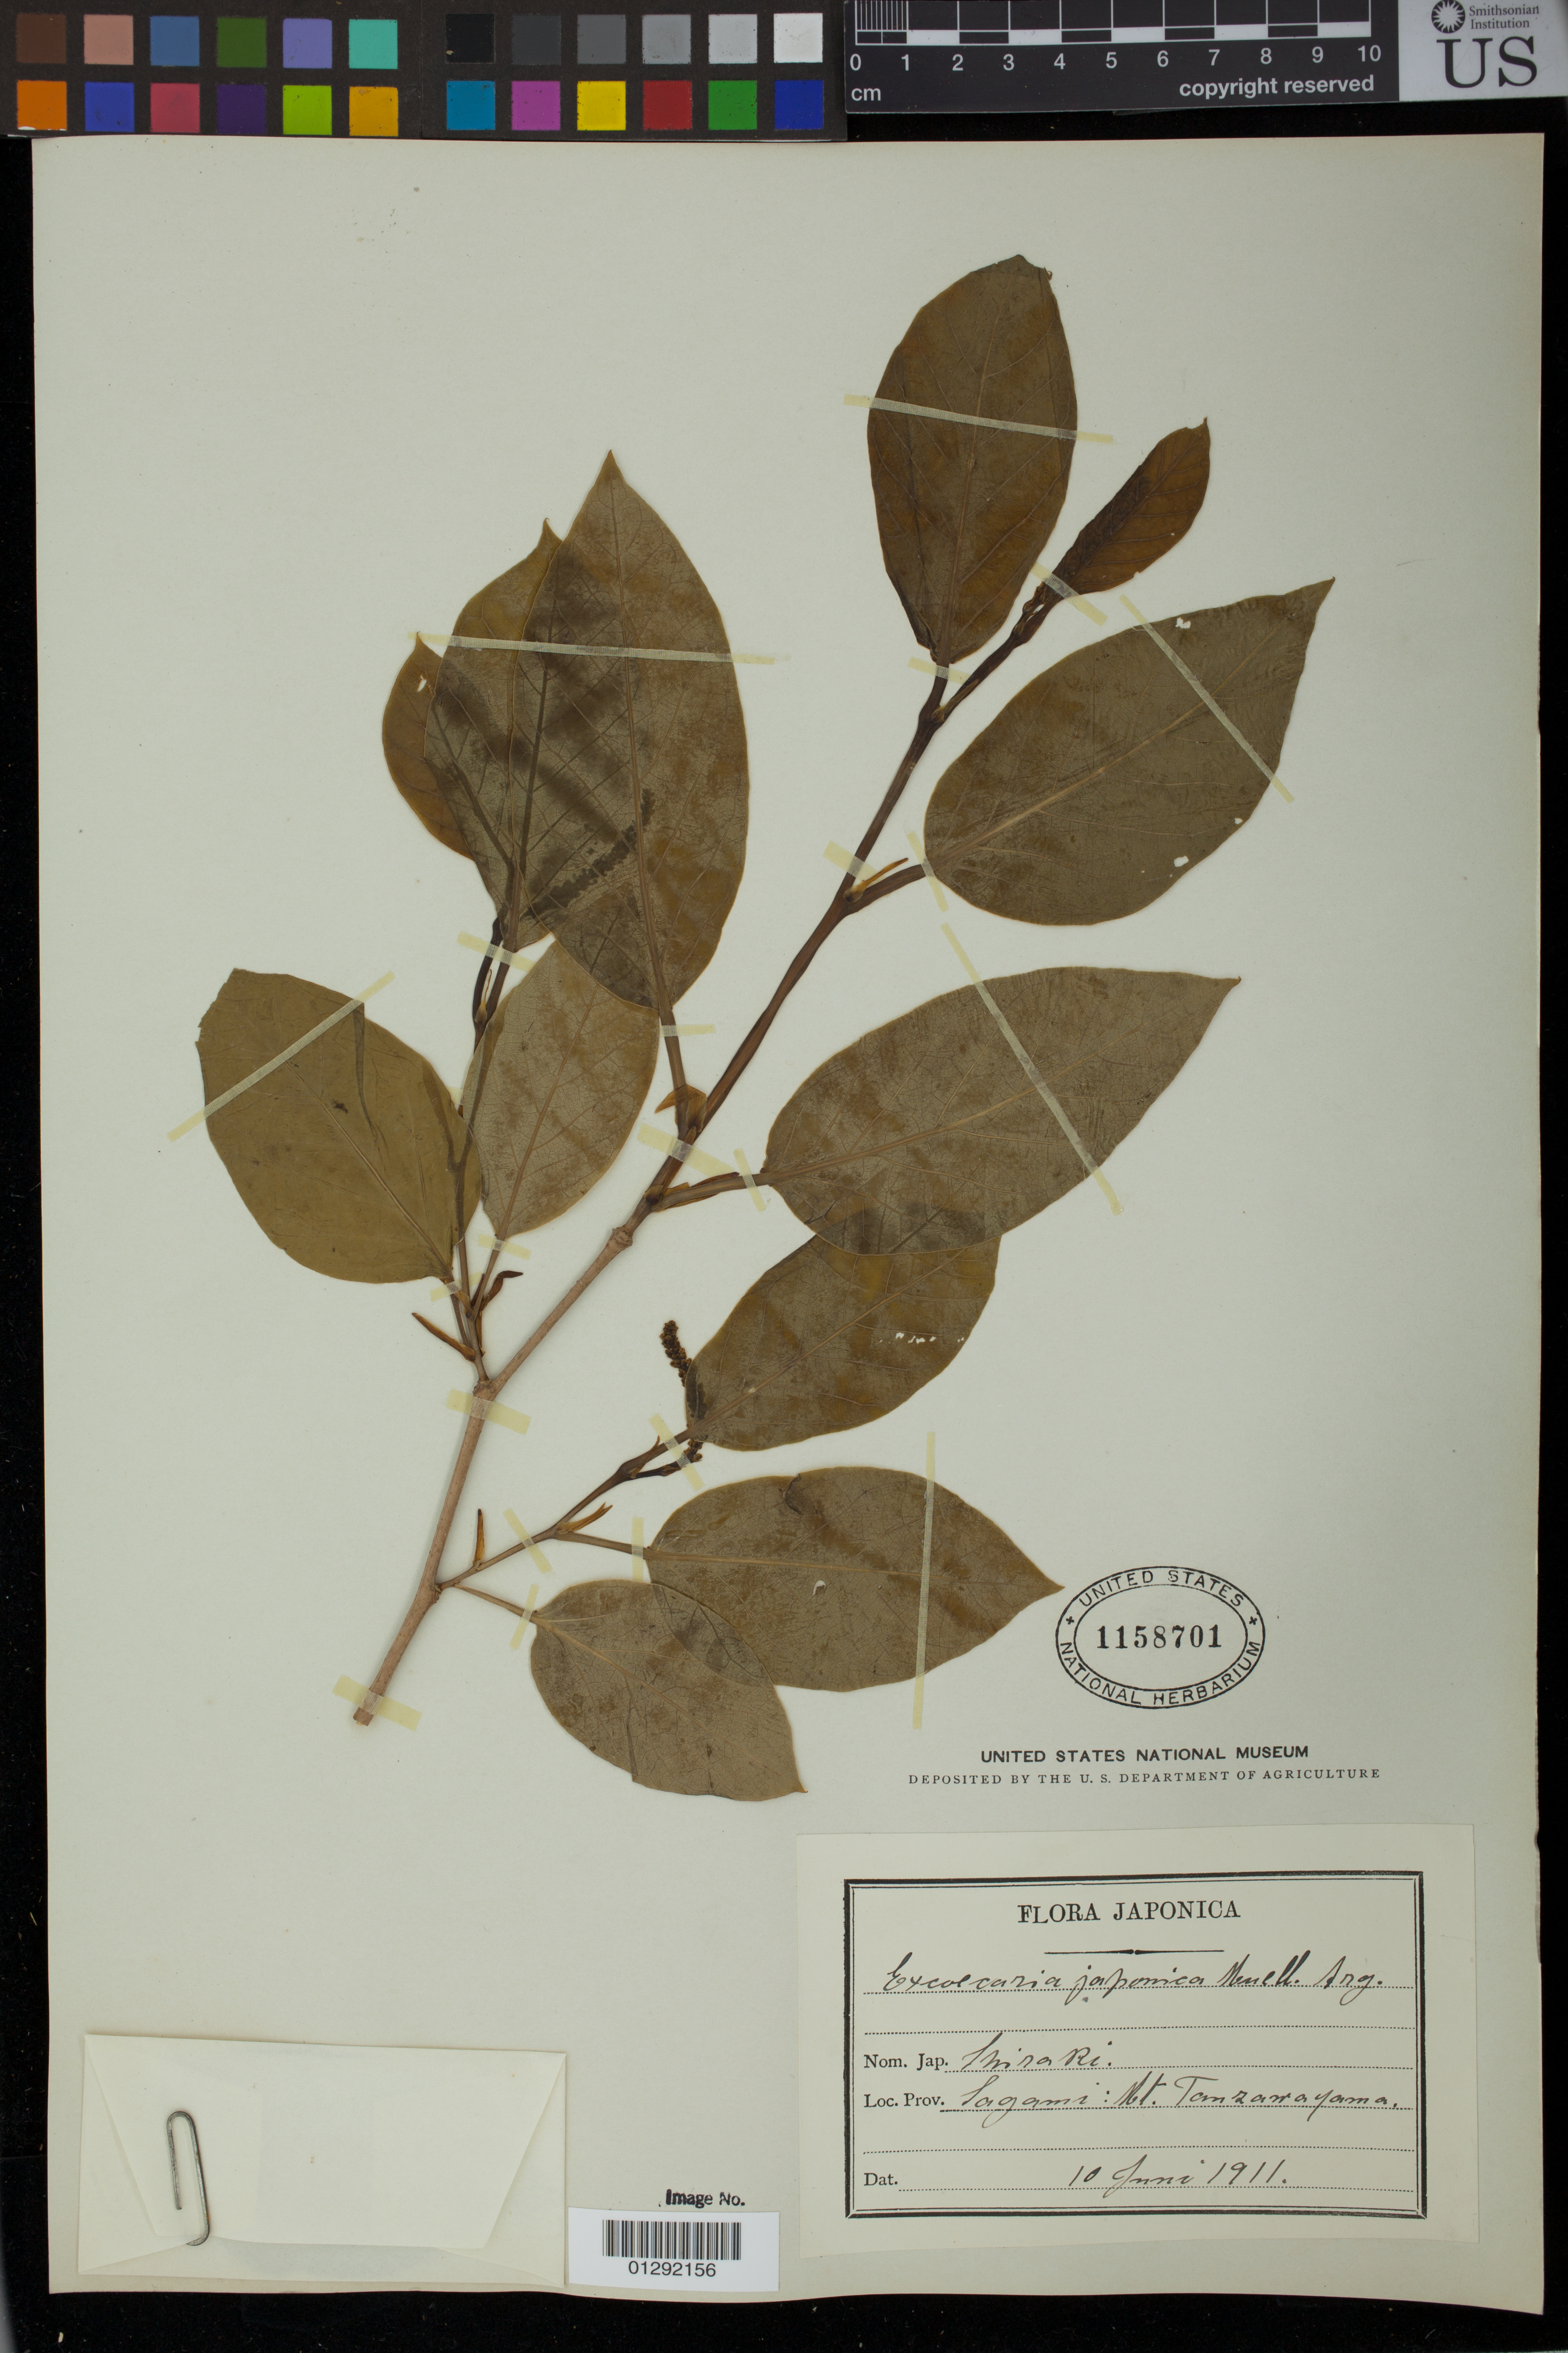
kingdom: Plantae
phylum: Tracheophyta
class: Magnoliopsida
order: Malpighiales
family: Euphorbiaceae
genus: Excoecaria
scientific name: Excoecaria japonica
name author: (Siebold & Zucc.) Müll. Arg.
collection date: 1911-06-10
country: Japan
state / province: Kanagawa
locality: Sagami: Mt Tomsamayama.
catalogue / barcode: US 1158701